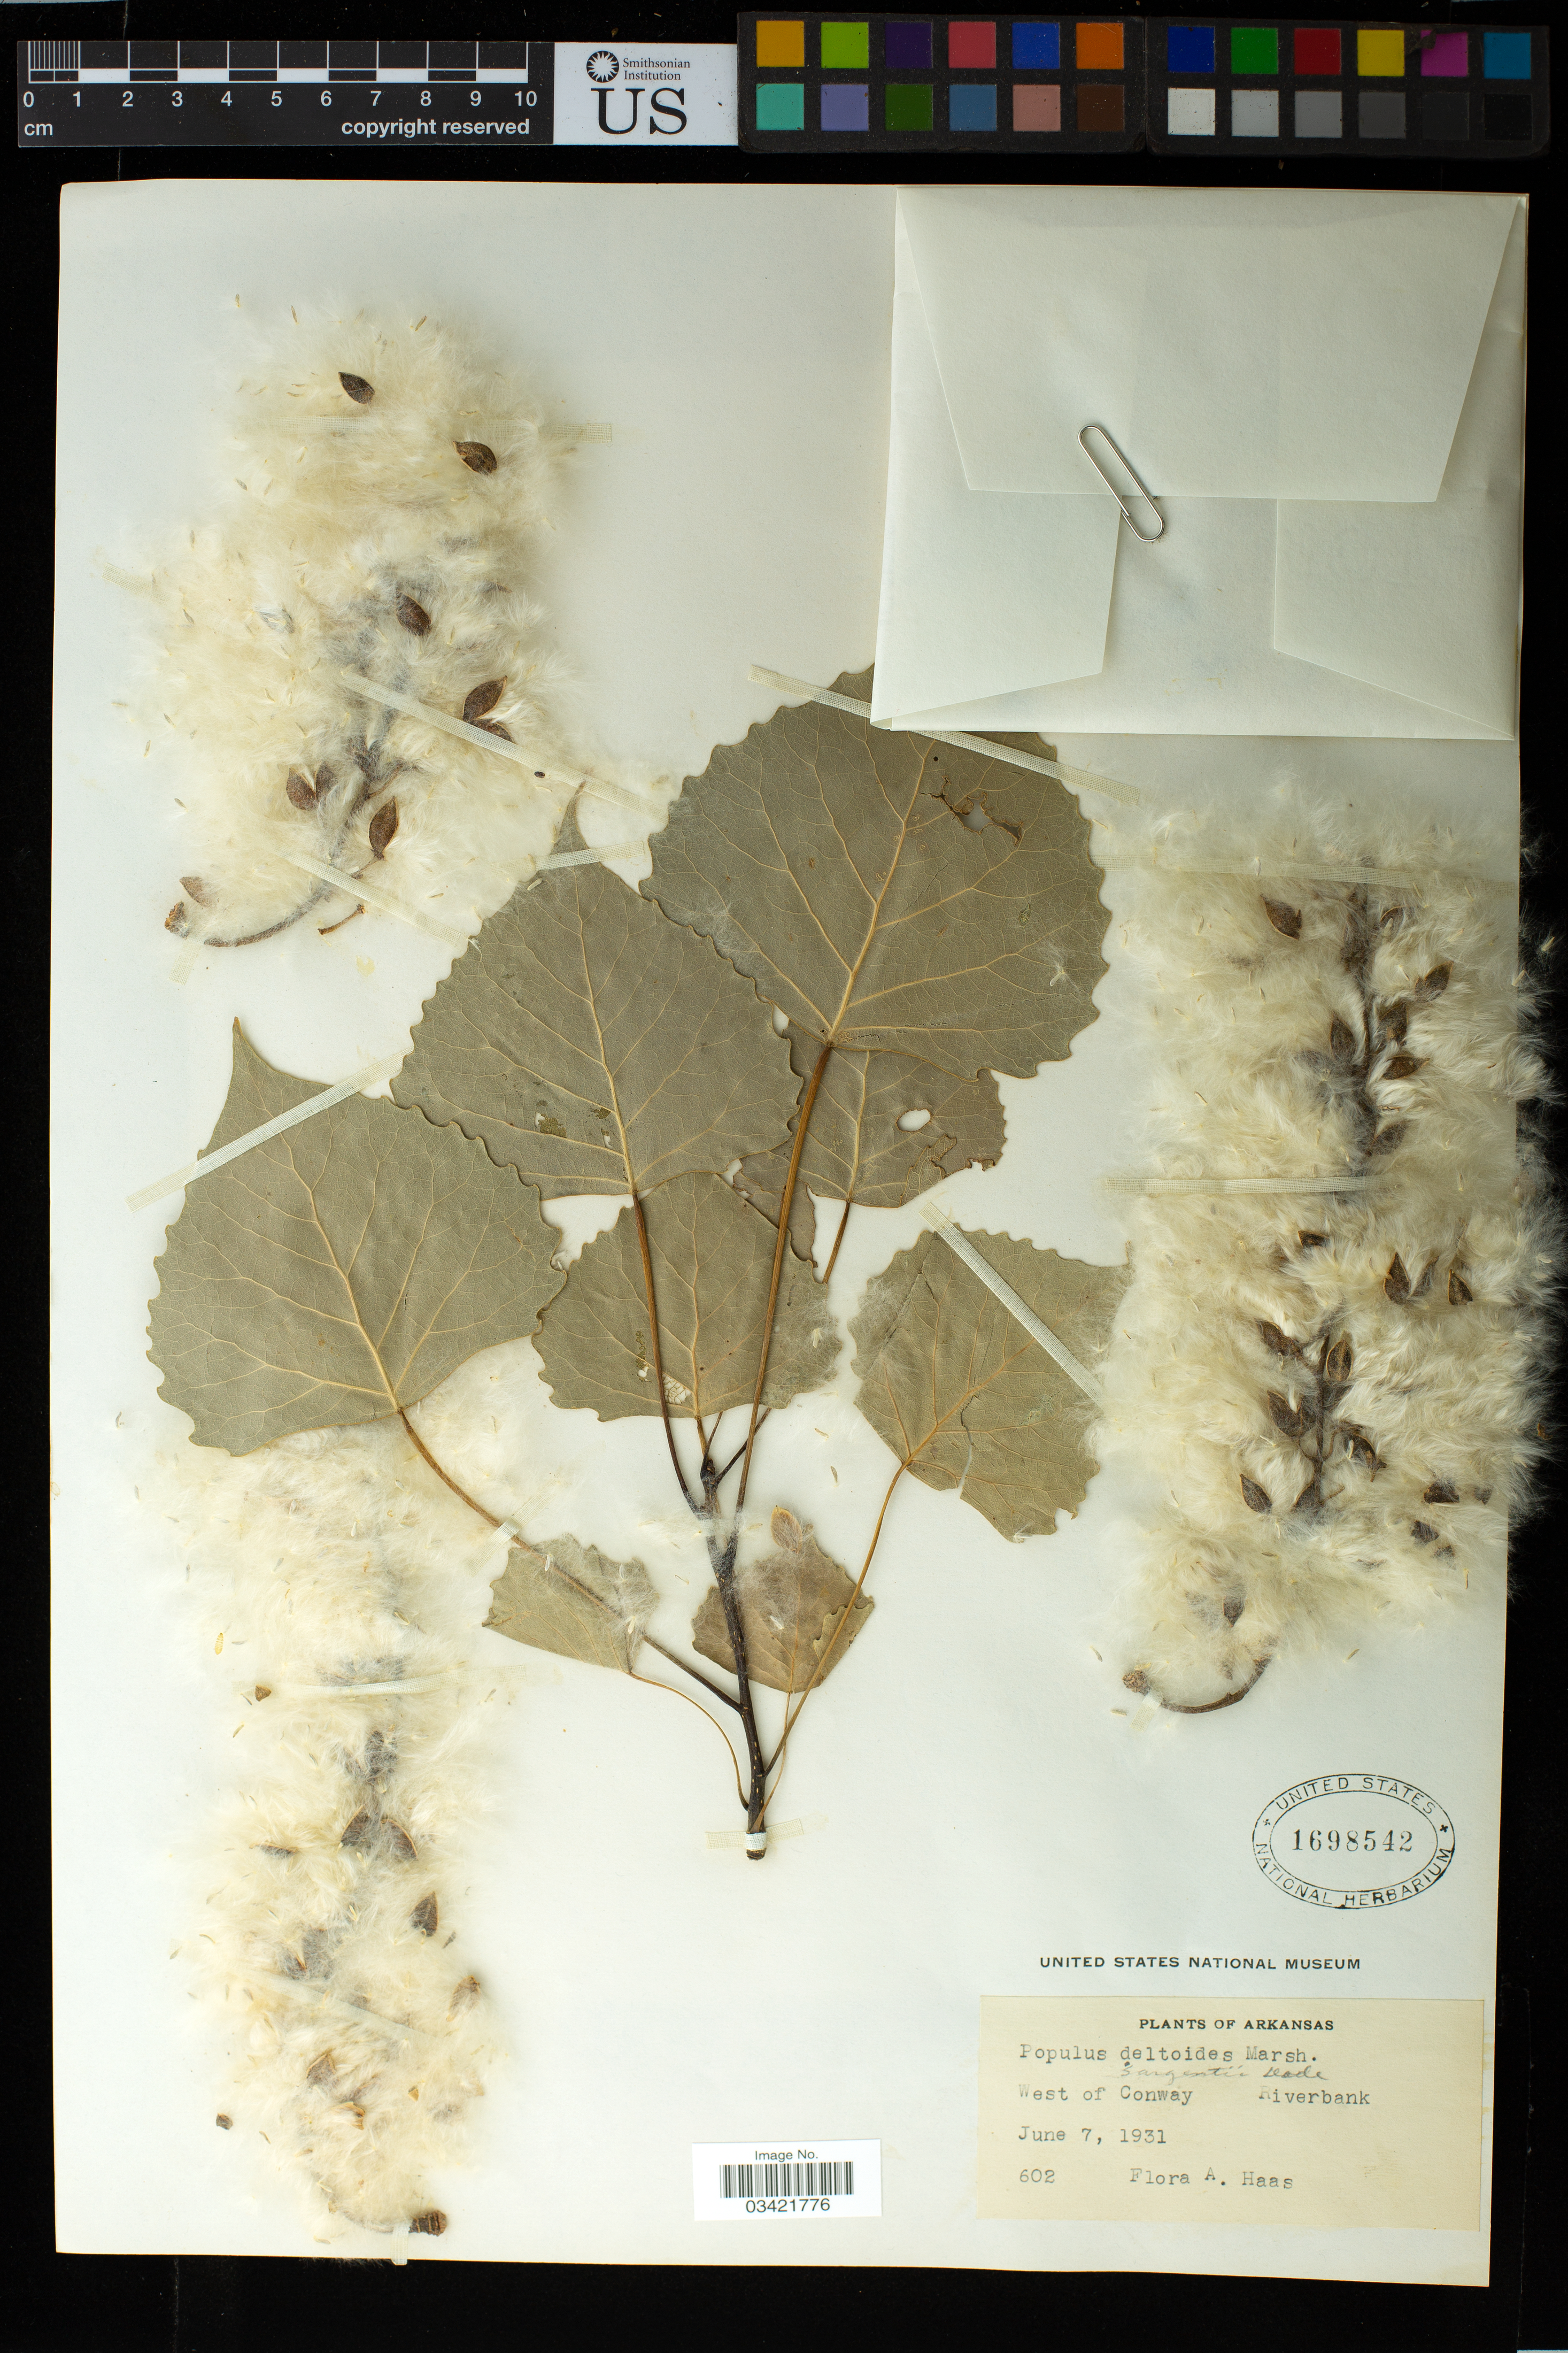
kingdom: Plantae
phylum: Tracheophyta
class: Magnoliopsida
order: Malpighiales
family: Salicaceae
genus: Populus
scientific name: Populus deltoides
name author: W. Bartram ex Marshall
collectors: F. A. Haas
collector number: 602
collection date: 1931-06-07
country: United States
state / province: Arkansas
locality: West of Conway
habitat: Riverbank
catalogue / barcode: US 1698542